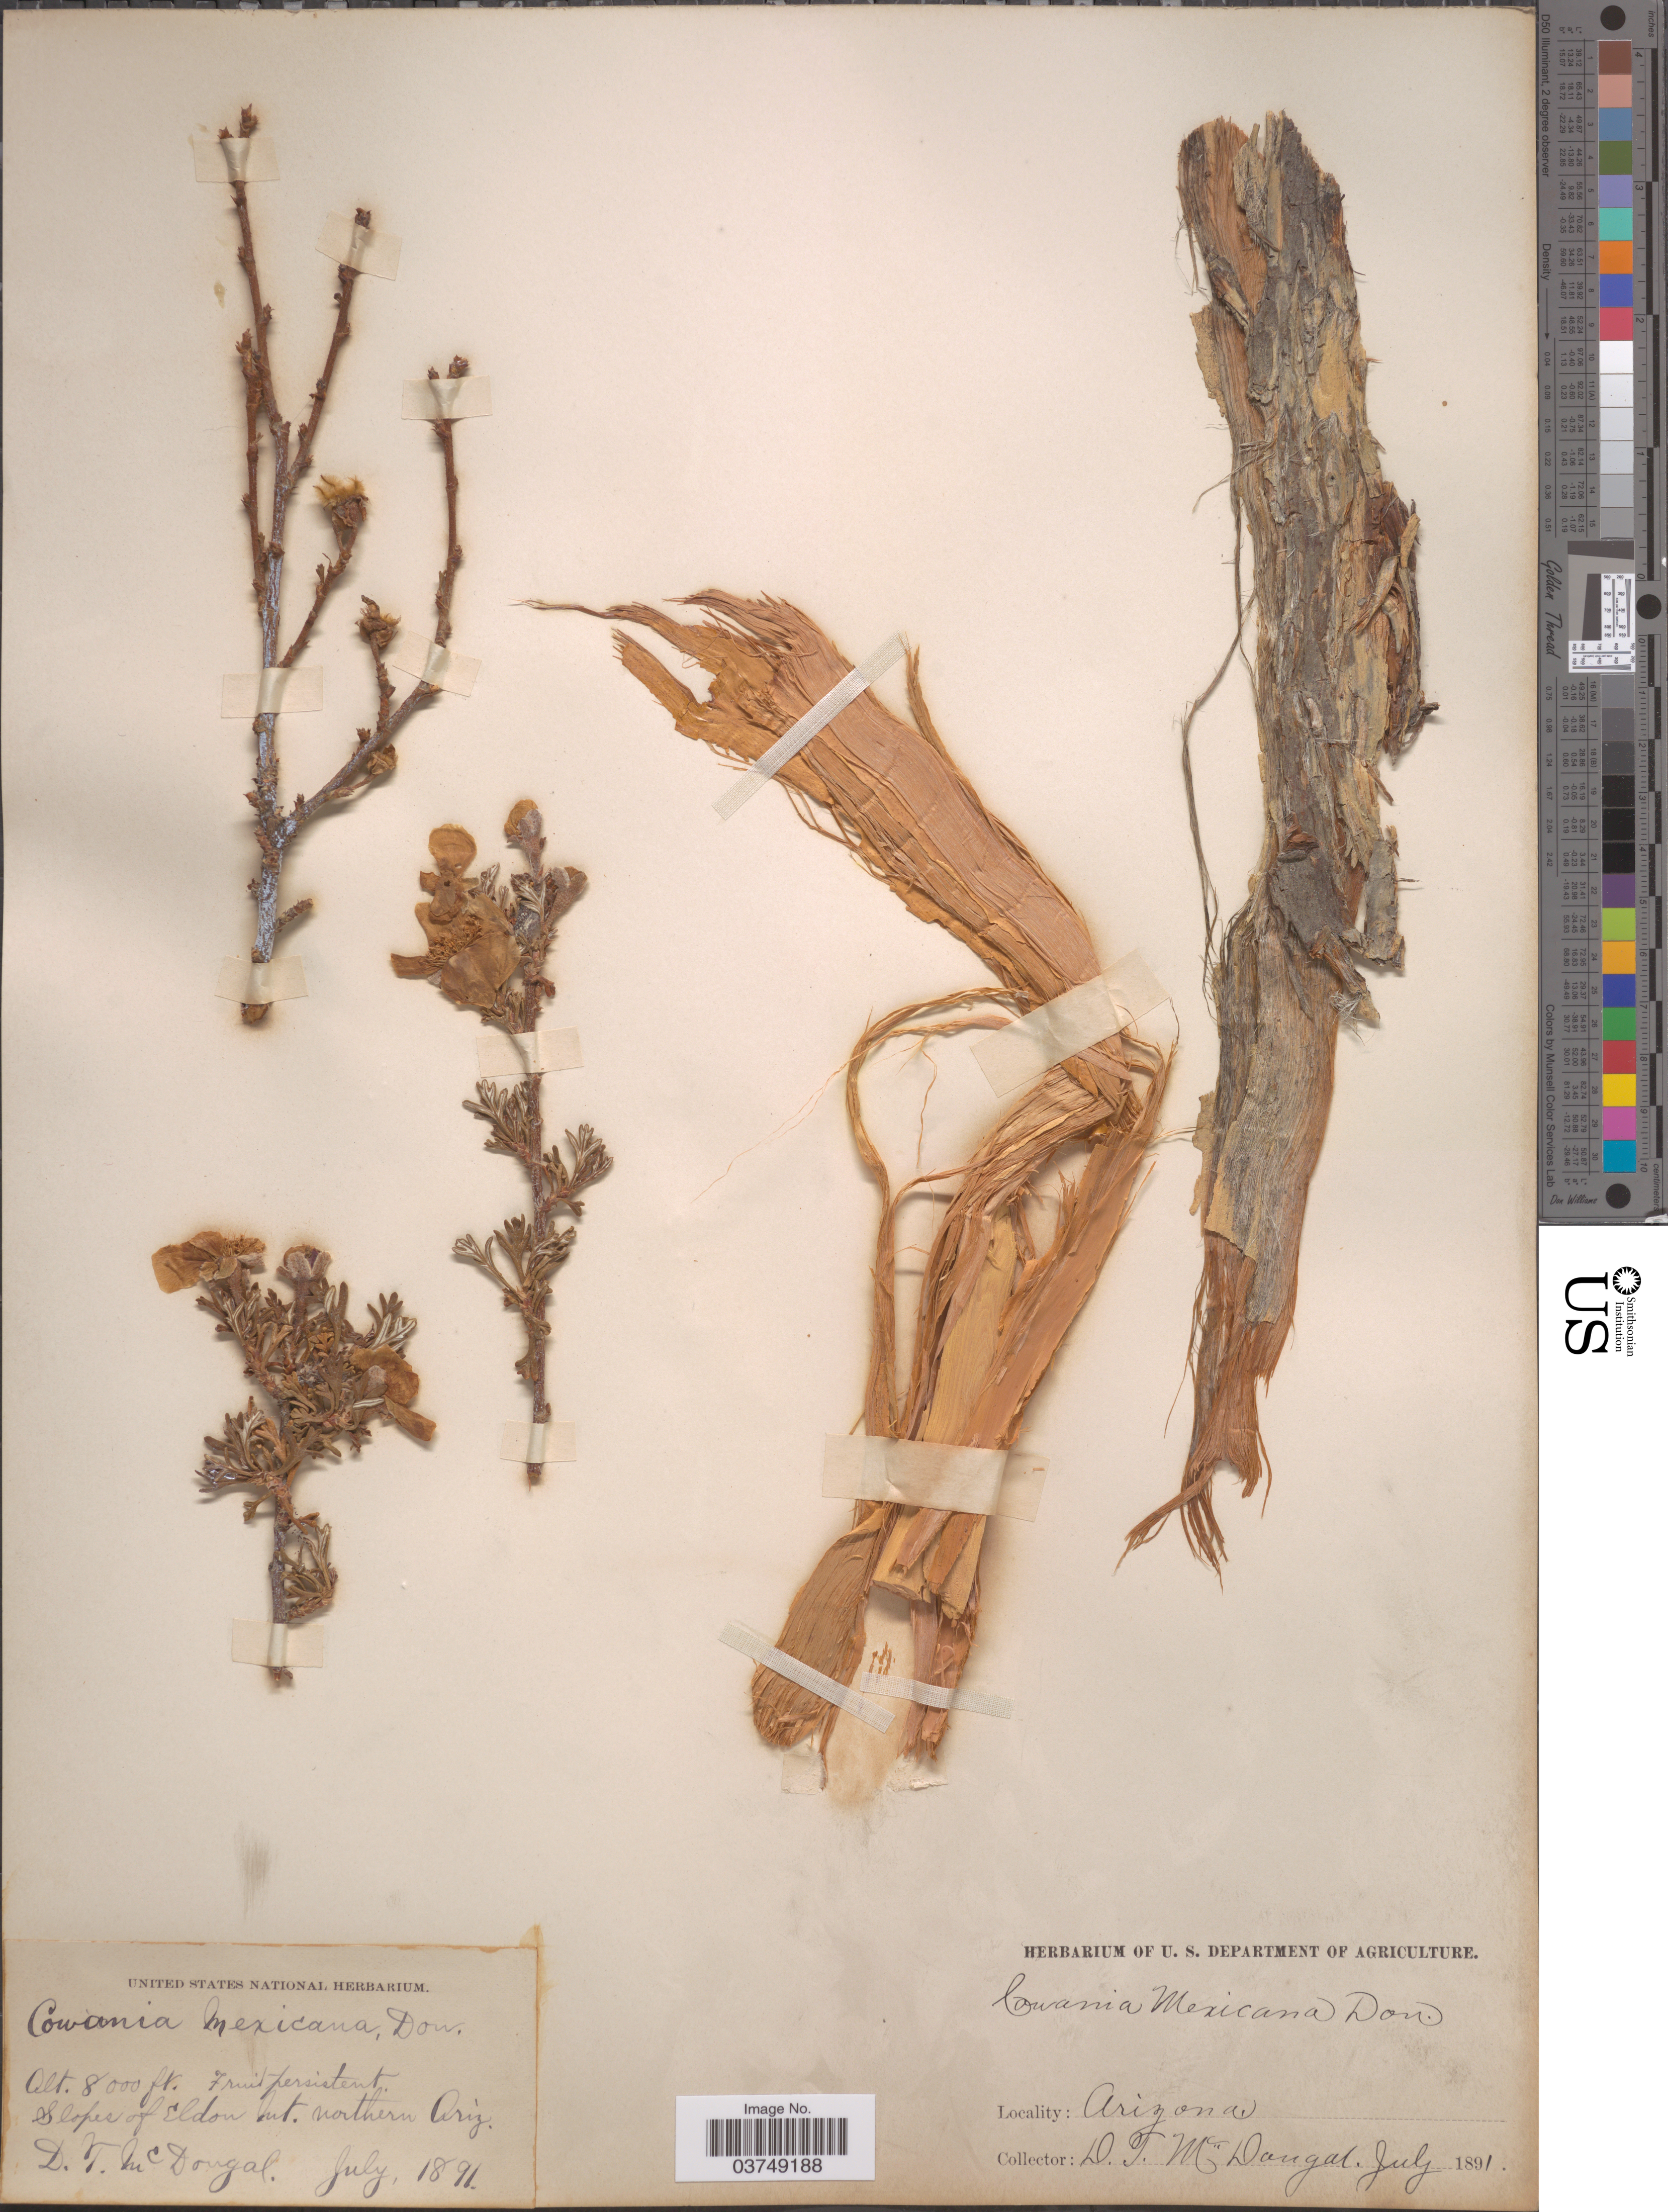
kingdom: Plantae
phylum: Tracheophyta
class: Magnoliopsida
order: Rosales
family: Rosaceae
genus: Purshia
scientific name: Purshia stansburyana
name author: (Torr.) Henrickson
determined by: Strong, Mark T., (BOT), Smithsonian Institution - National Museum of Natural History (UNITED STATES)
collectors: D. McDougal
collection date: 1891-07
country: United States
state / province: Arizona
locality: Slopes of Eldon Mt. Northern Ariz.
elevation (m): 2438